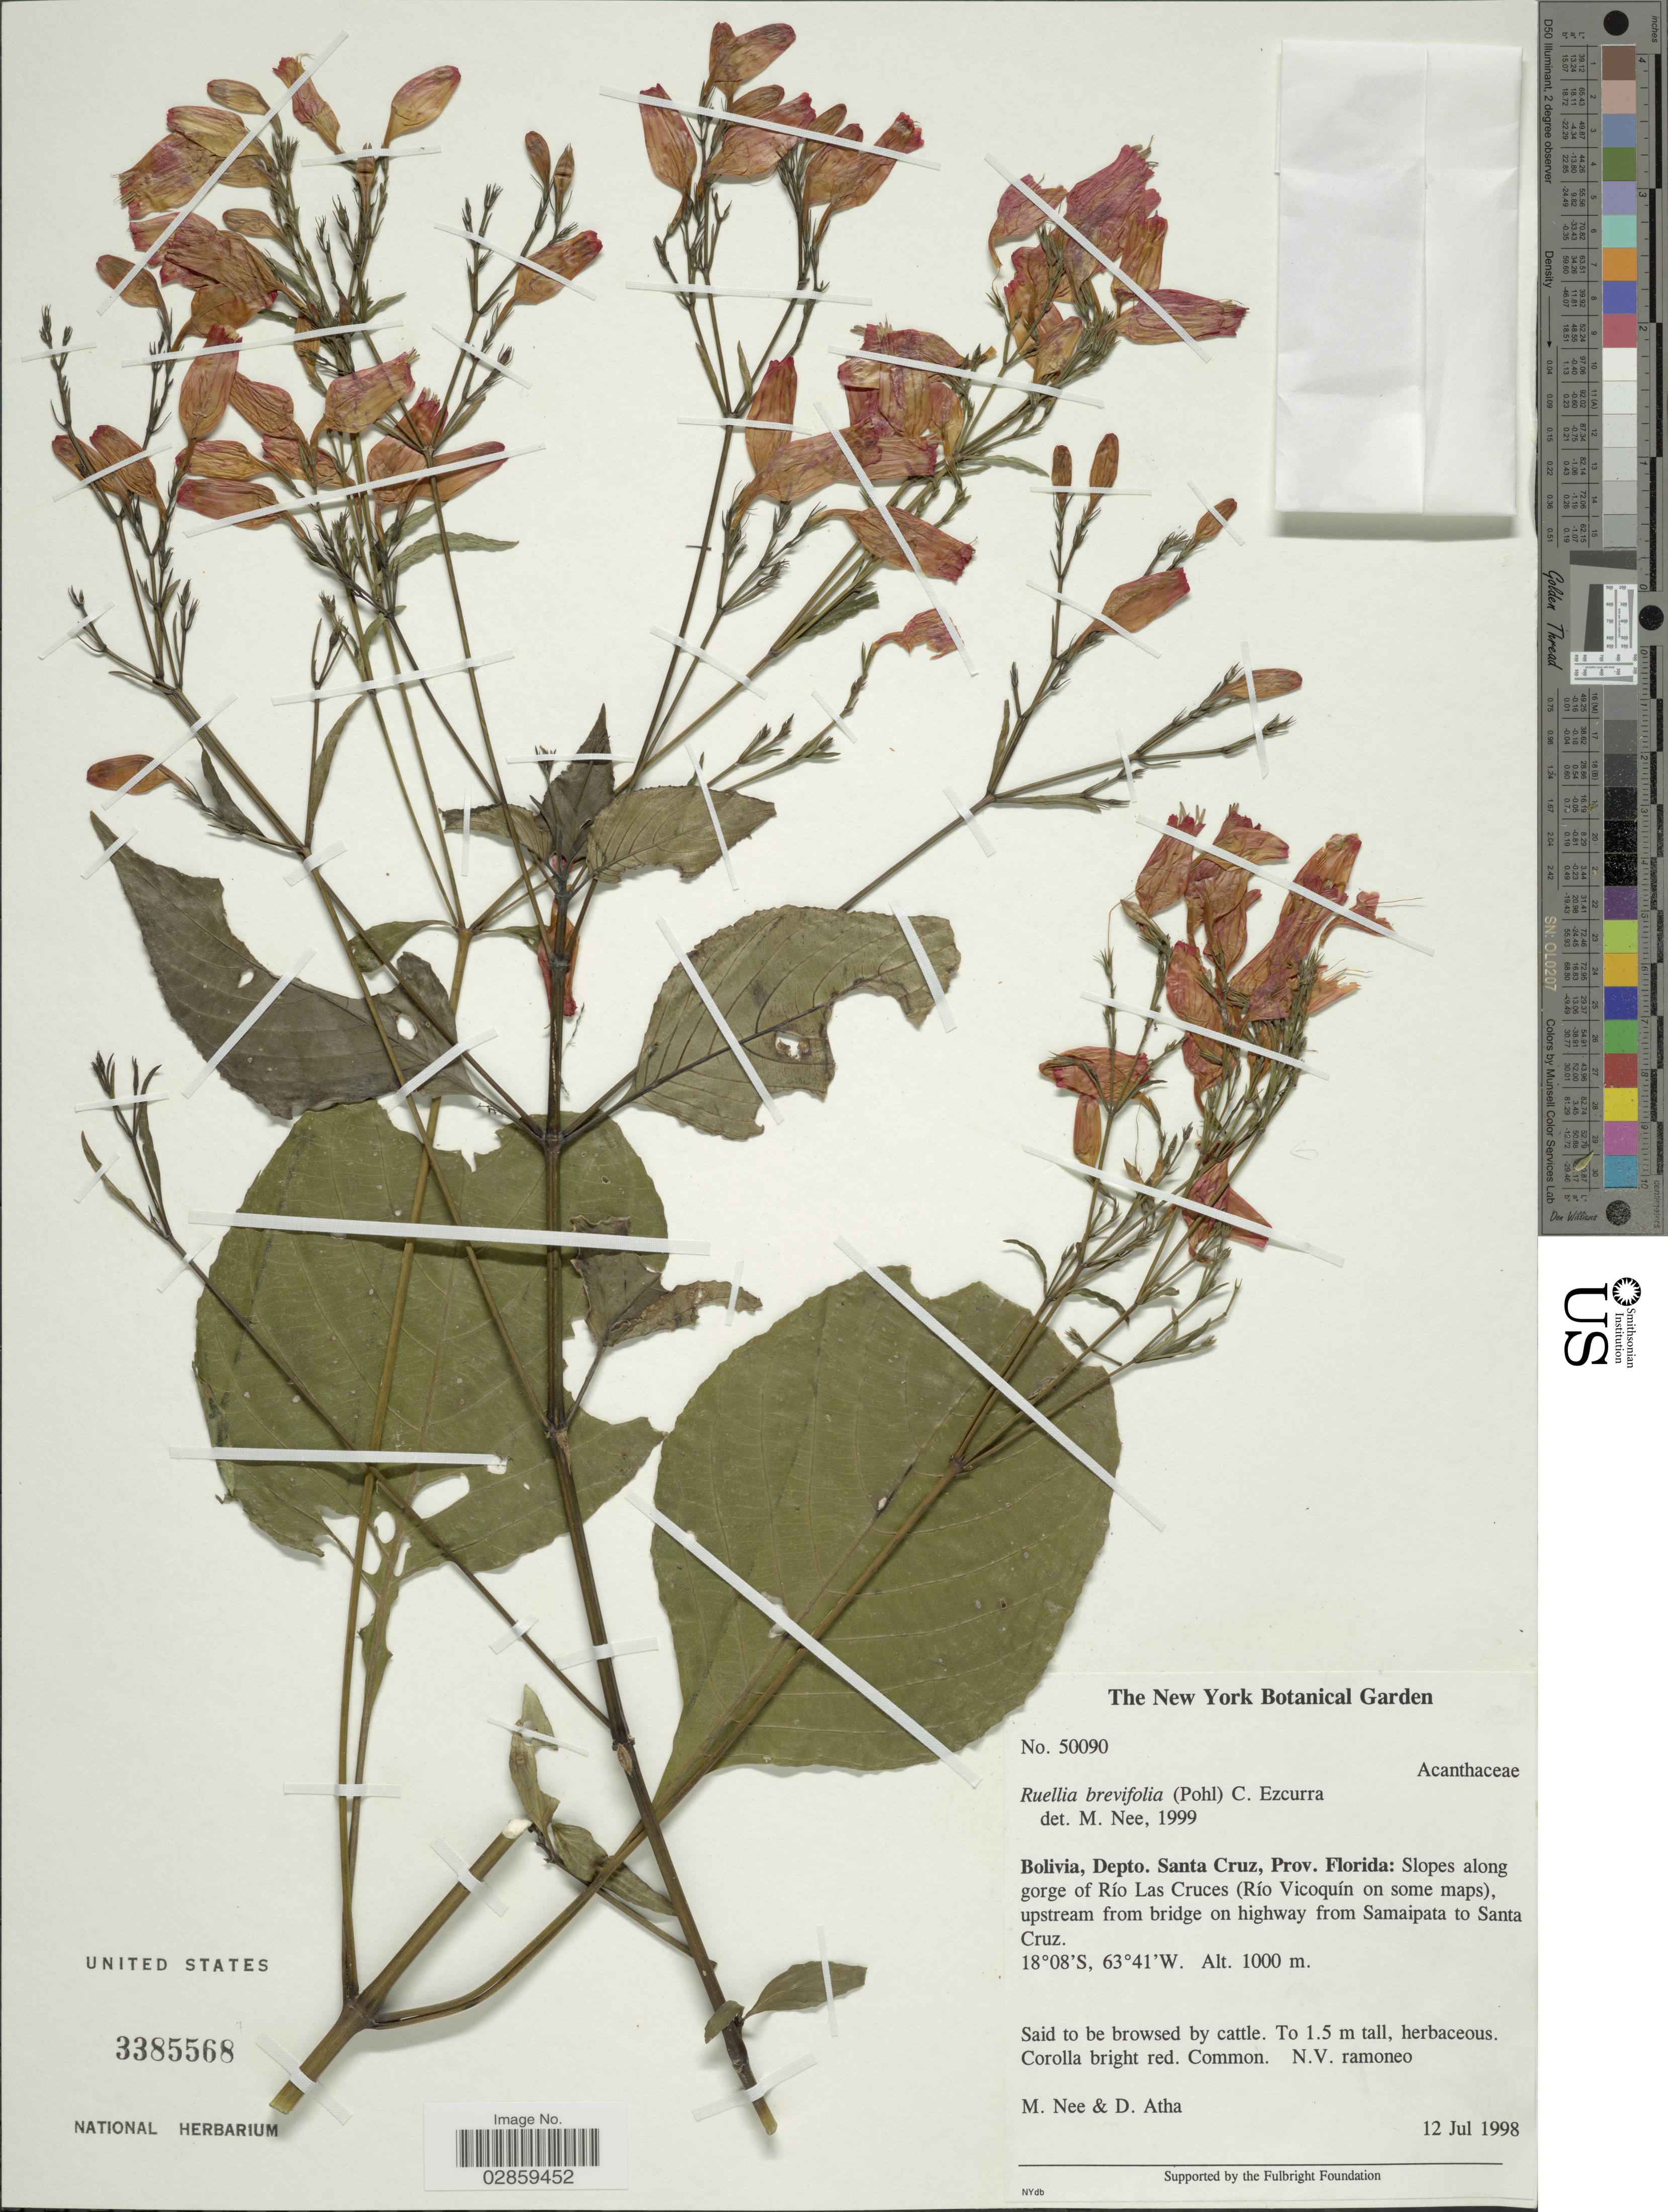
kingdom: Plantae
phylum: Tracheophyta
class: Magnoliopsida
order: Lamiales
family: Acanthaceae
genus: Ruellia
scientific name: Ruellia brevifolia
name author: (Pohl) C. Ezcurra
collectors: M. Nee & D. Atha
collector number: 50090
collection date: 1998-07-12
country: Bolivia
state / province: Santa Cruz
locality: Depto. Santa Cruz, Prov. Florida: Slopes along gorge of Río Las Cruces (Río Vicoquín on some maps), upstream from bridge on highway from Samaipata to Santa Cruz.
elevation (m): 1000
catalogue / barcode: US 3385568